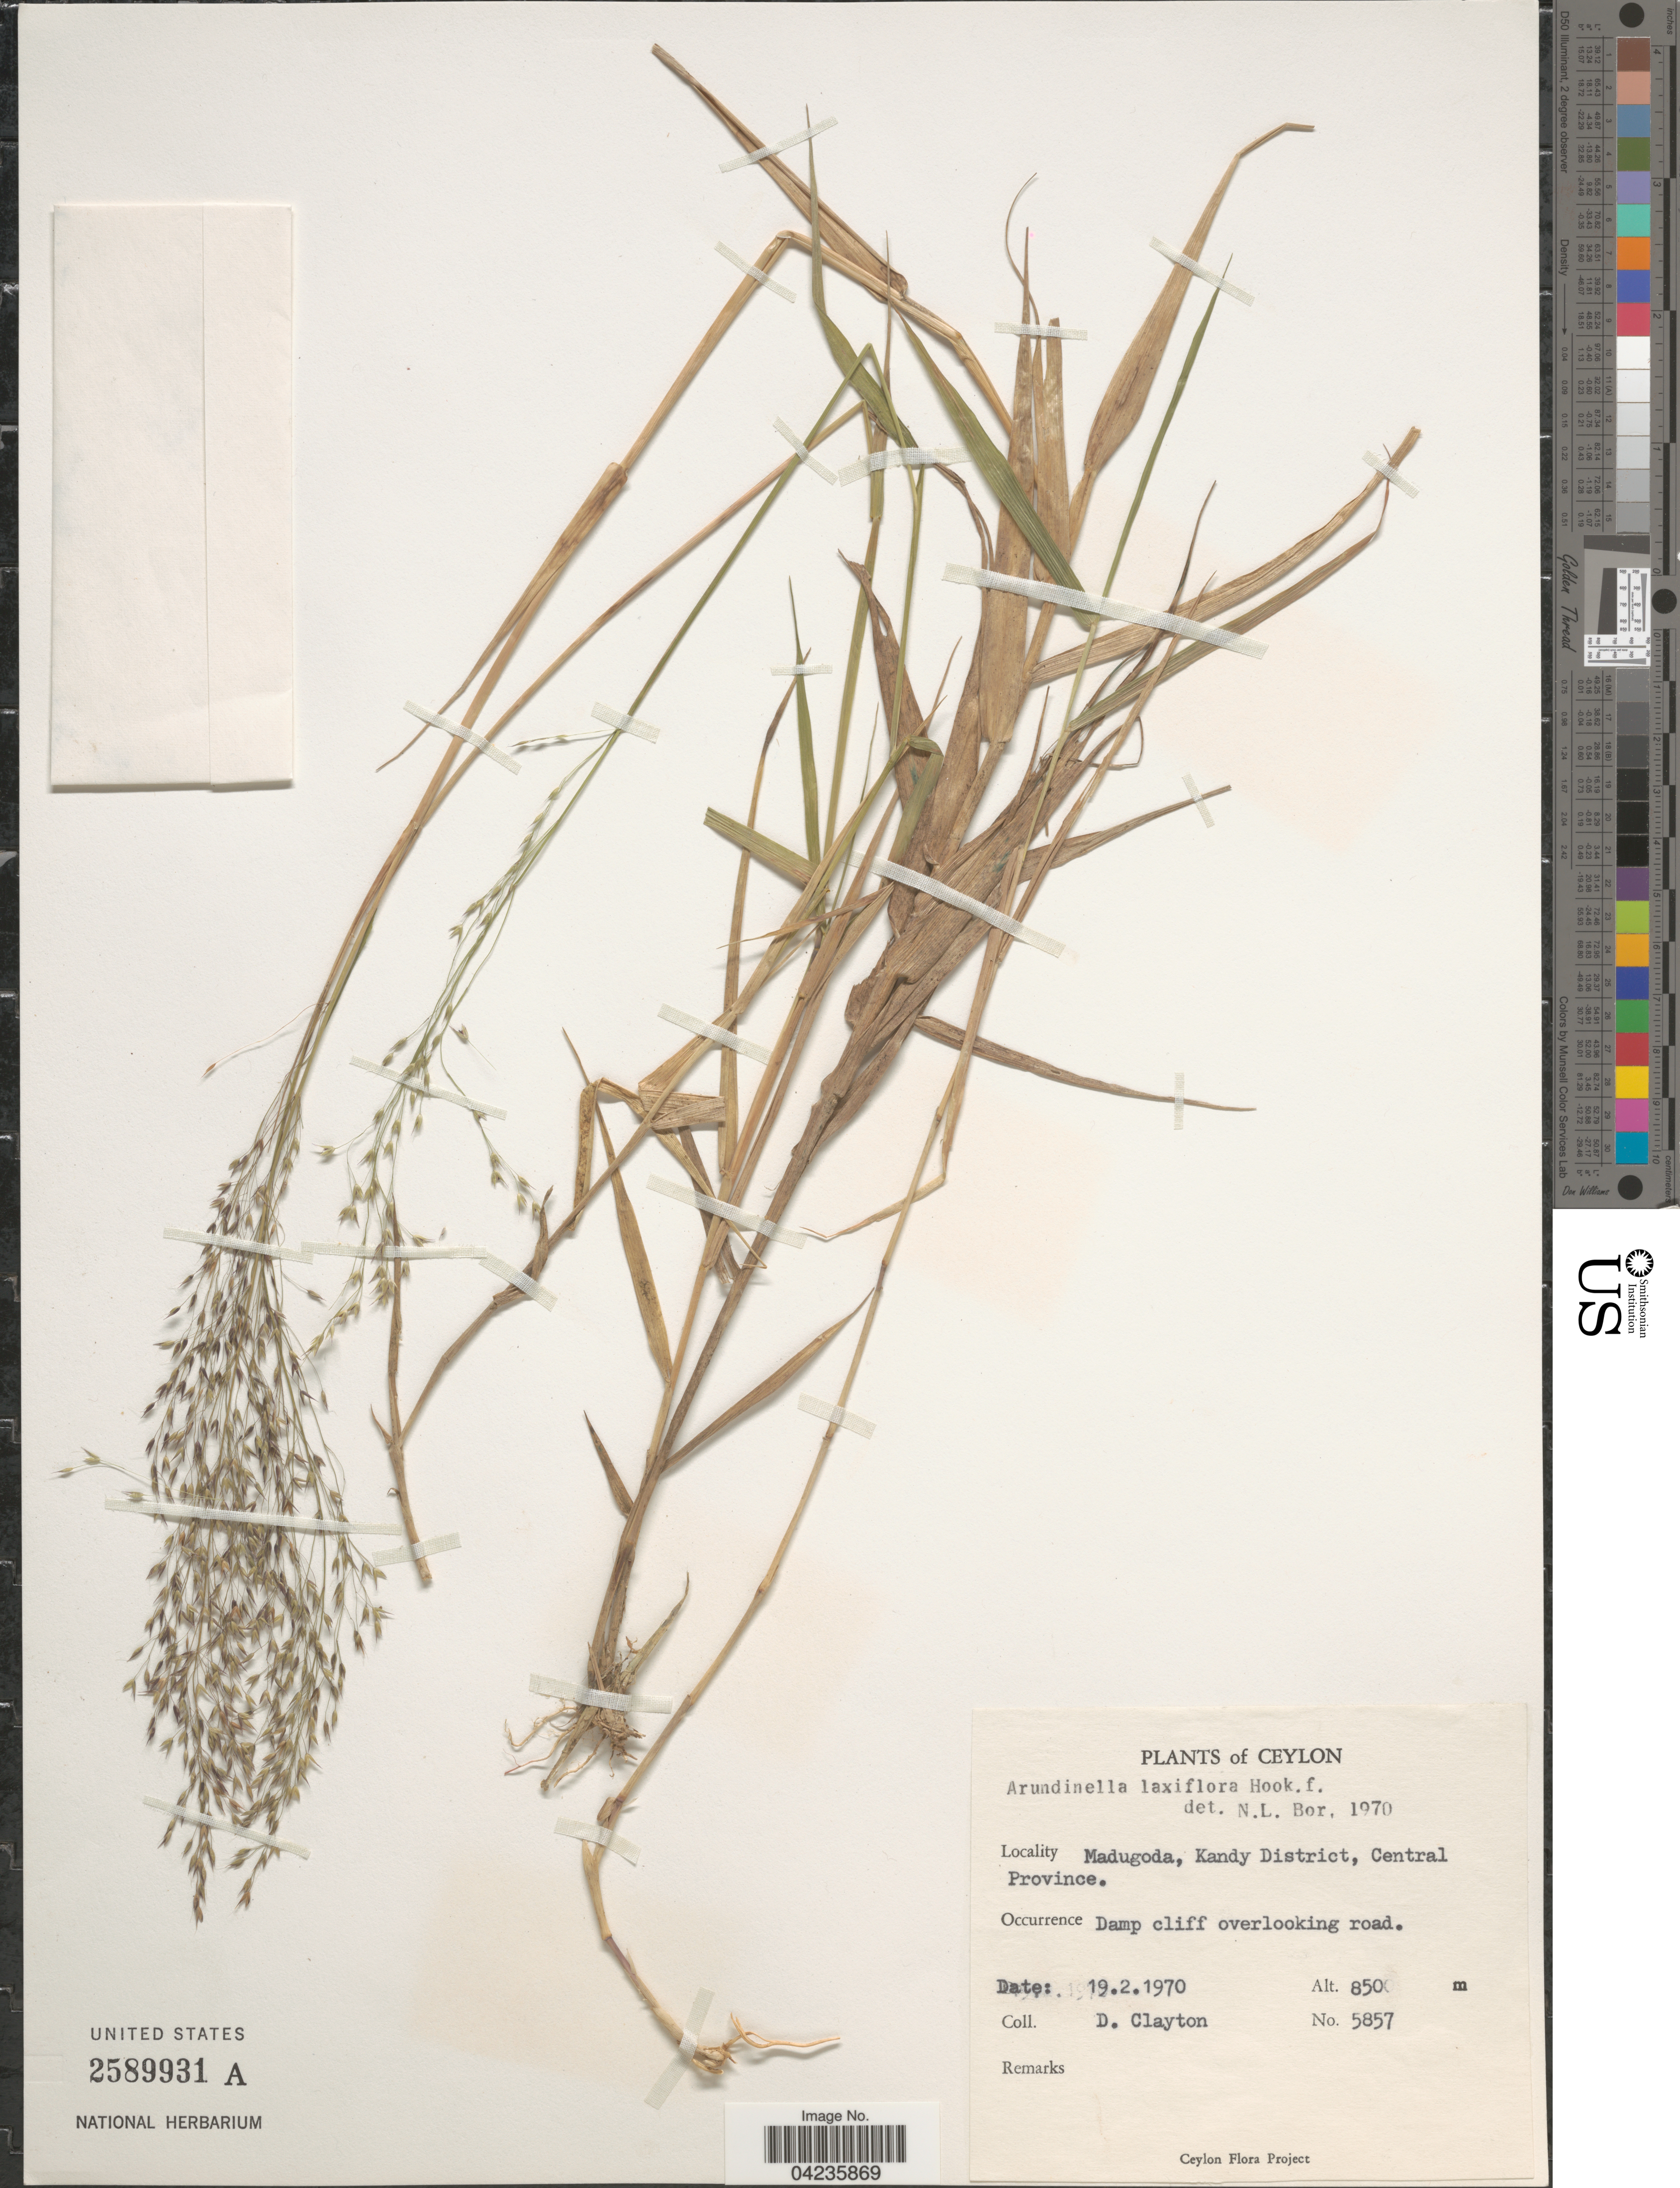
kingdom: Plantae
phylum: Tracheophyta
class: Liliopsida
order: Poales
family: Poaceae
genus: Arundinella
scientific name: Arundinella laxiflora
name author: Hook. f.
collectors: D. Clayton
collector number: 5857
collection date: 1970-02-19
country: Sri Lanka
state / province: Central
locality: Ceylon. Madugoda, Kandy District.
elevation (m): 850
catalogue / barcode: US 2589931A